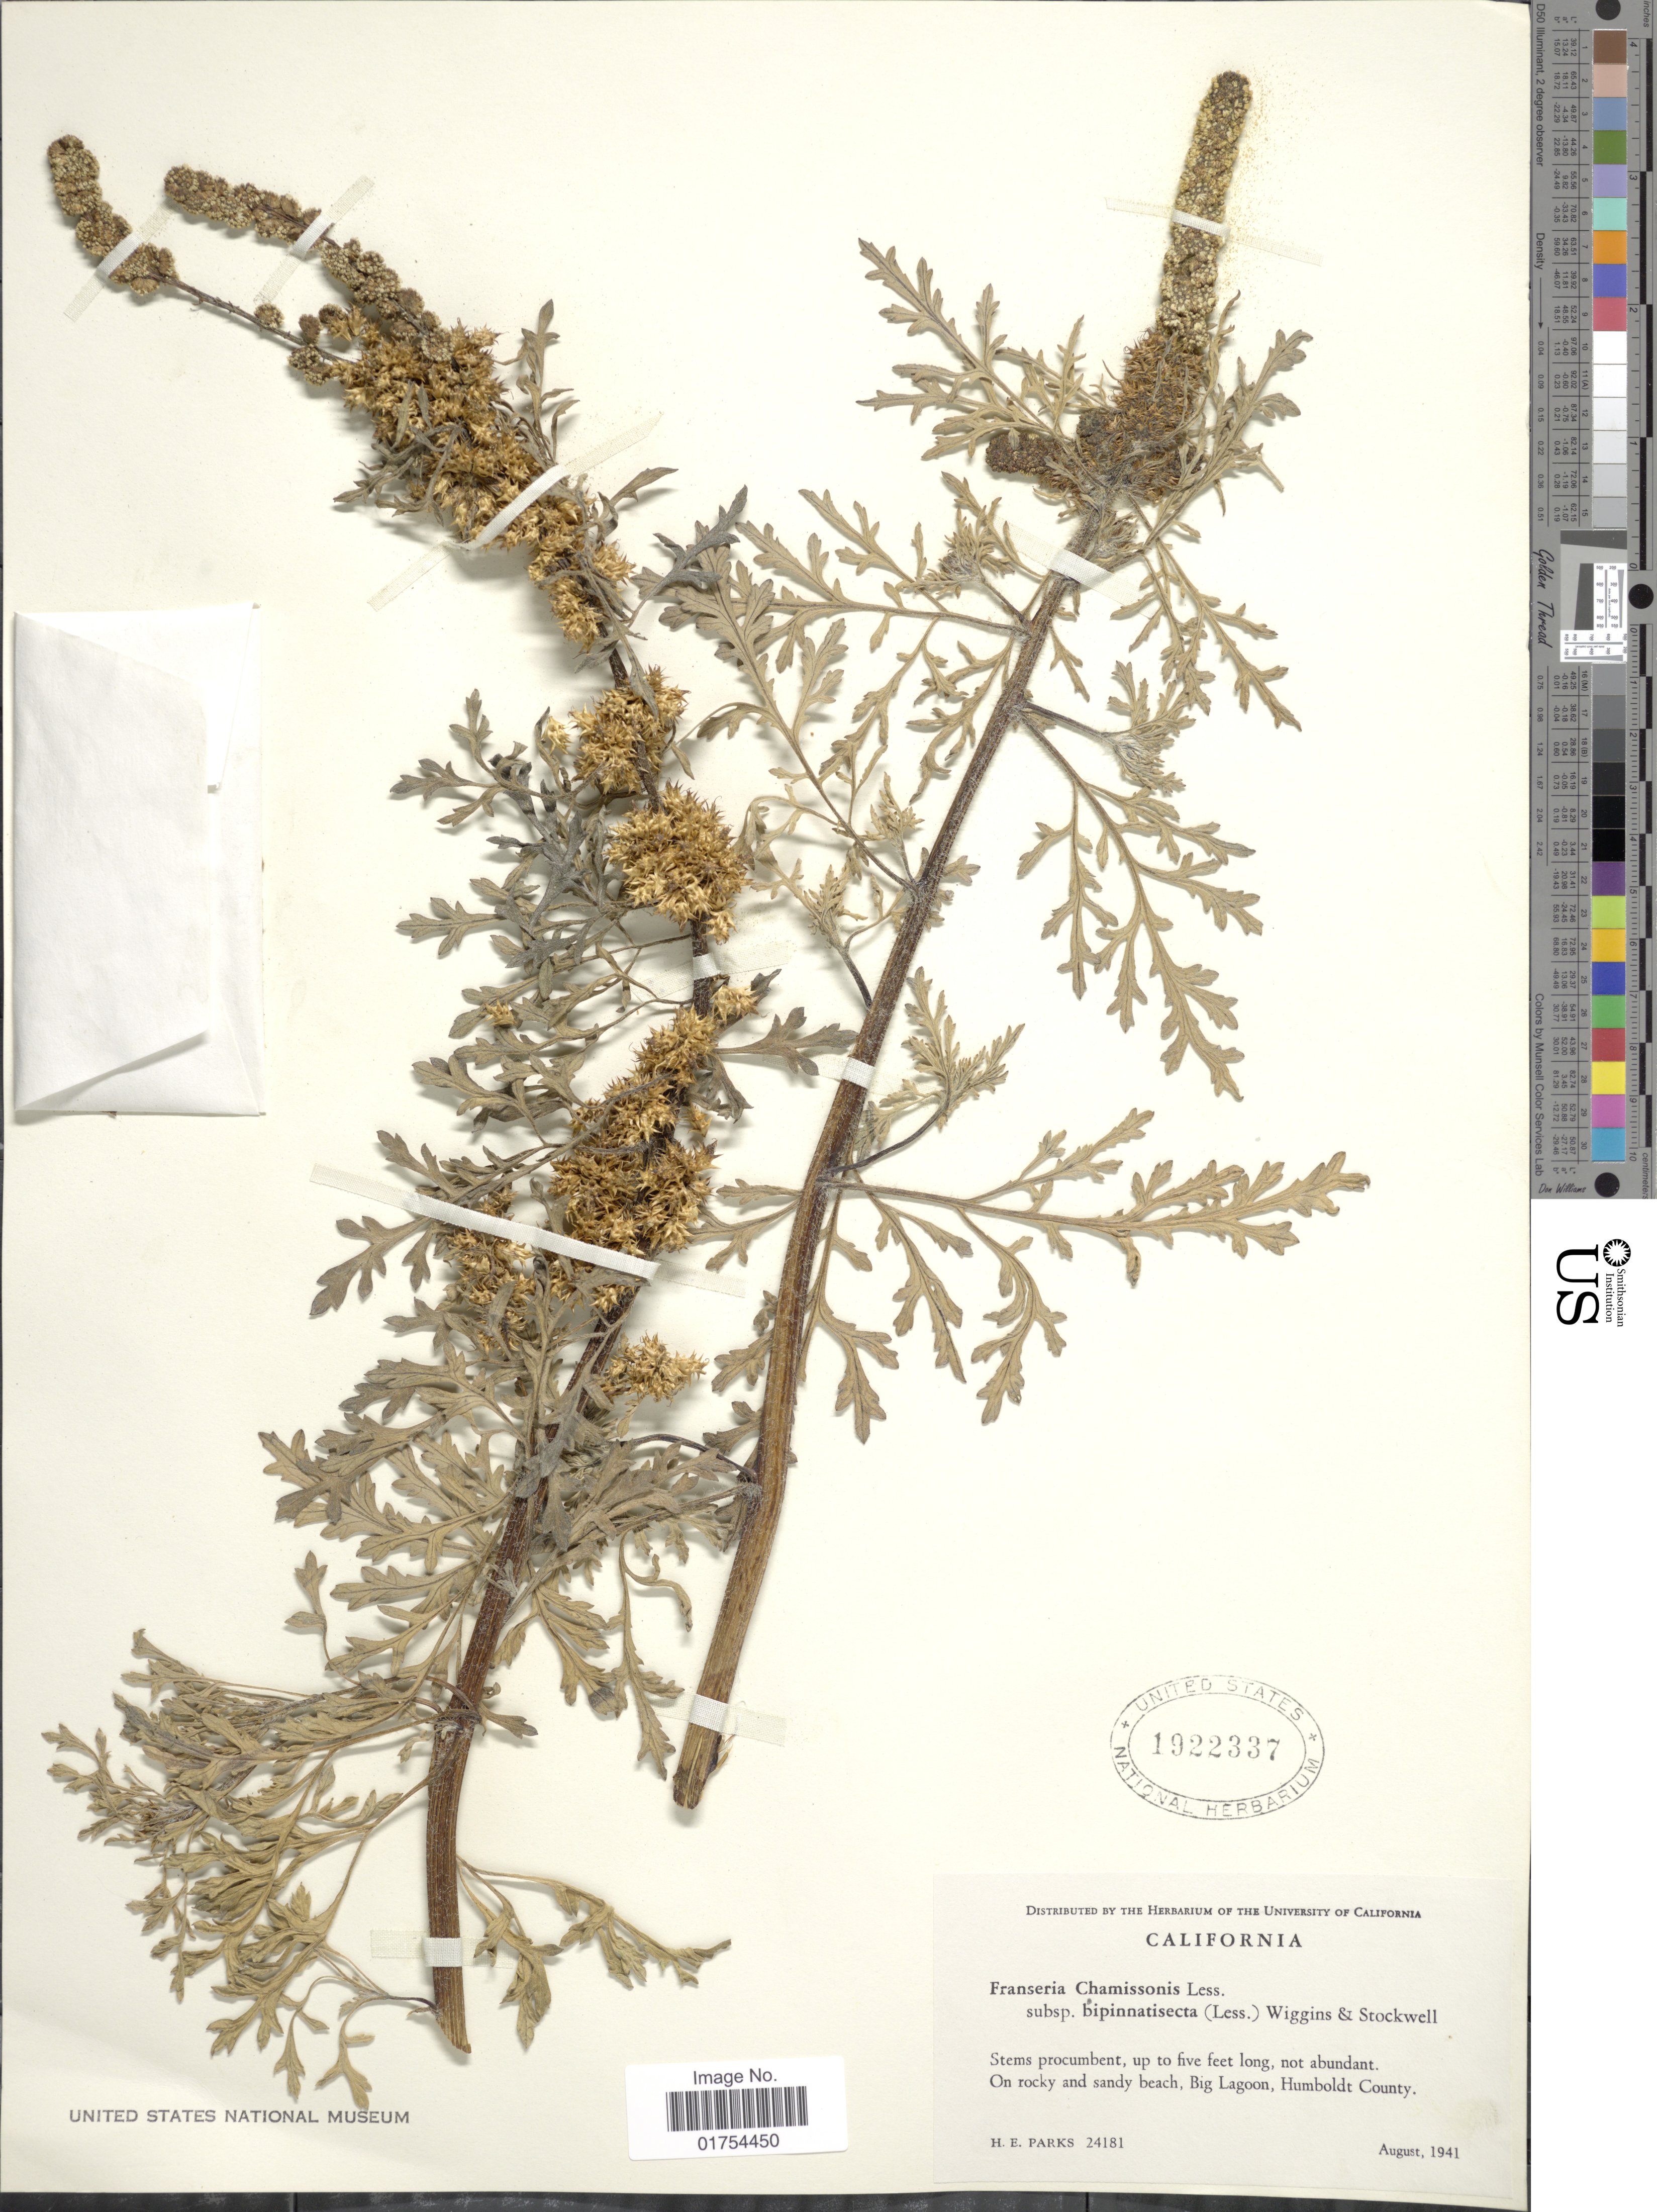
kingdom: Plantae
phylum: Tracheophyta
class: Magnoliopsida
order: Asterales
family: Asteraceae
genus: Franseria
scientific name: Franseria chamissonis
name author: Less.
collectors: H. E. Parks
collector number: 24181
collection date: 1941-08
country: United States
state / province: California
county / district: Humboldt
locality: Big Lagoon, Humboldt County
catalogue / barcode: US 1922337